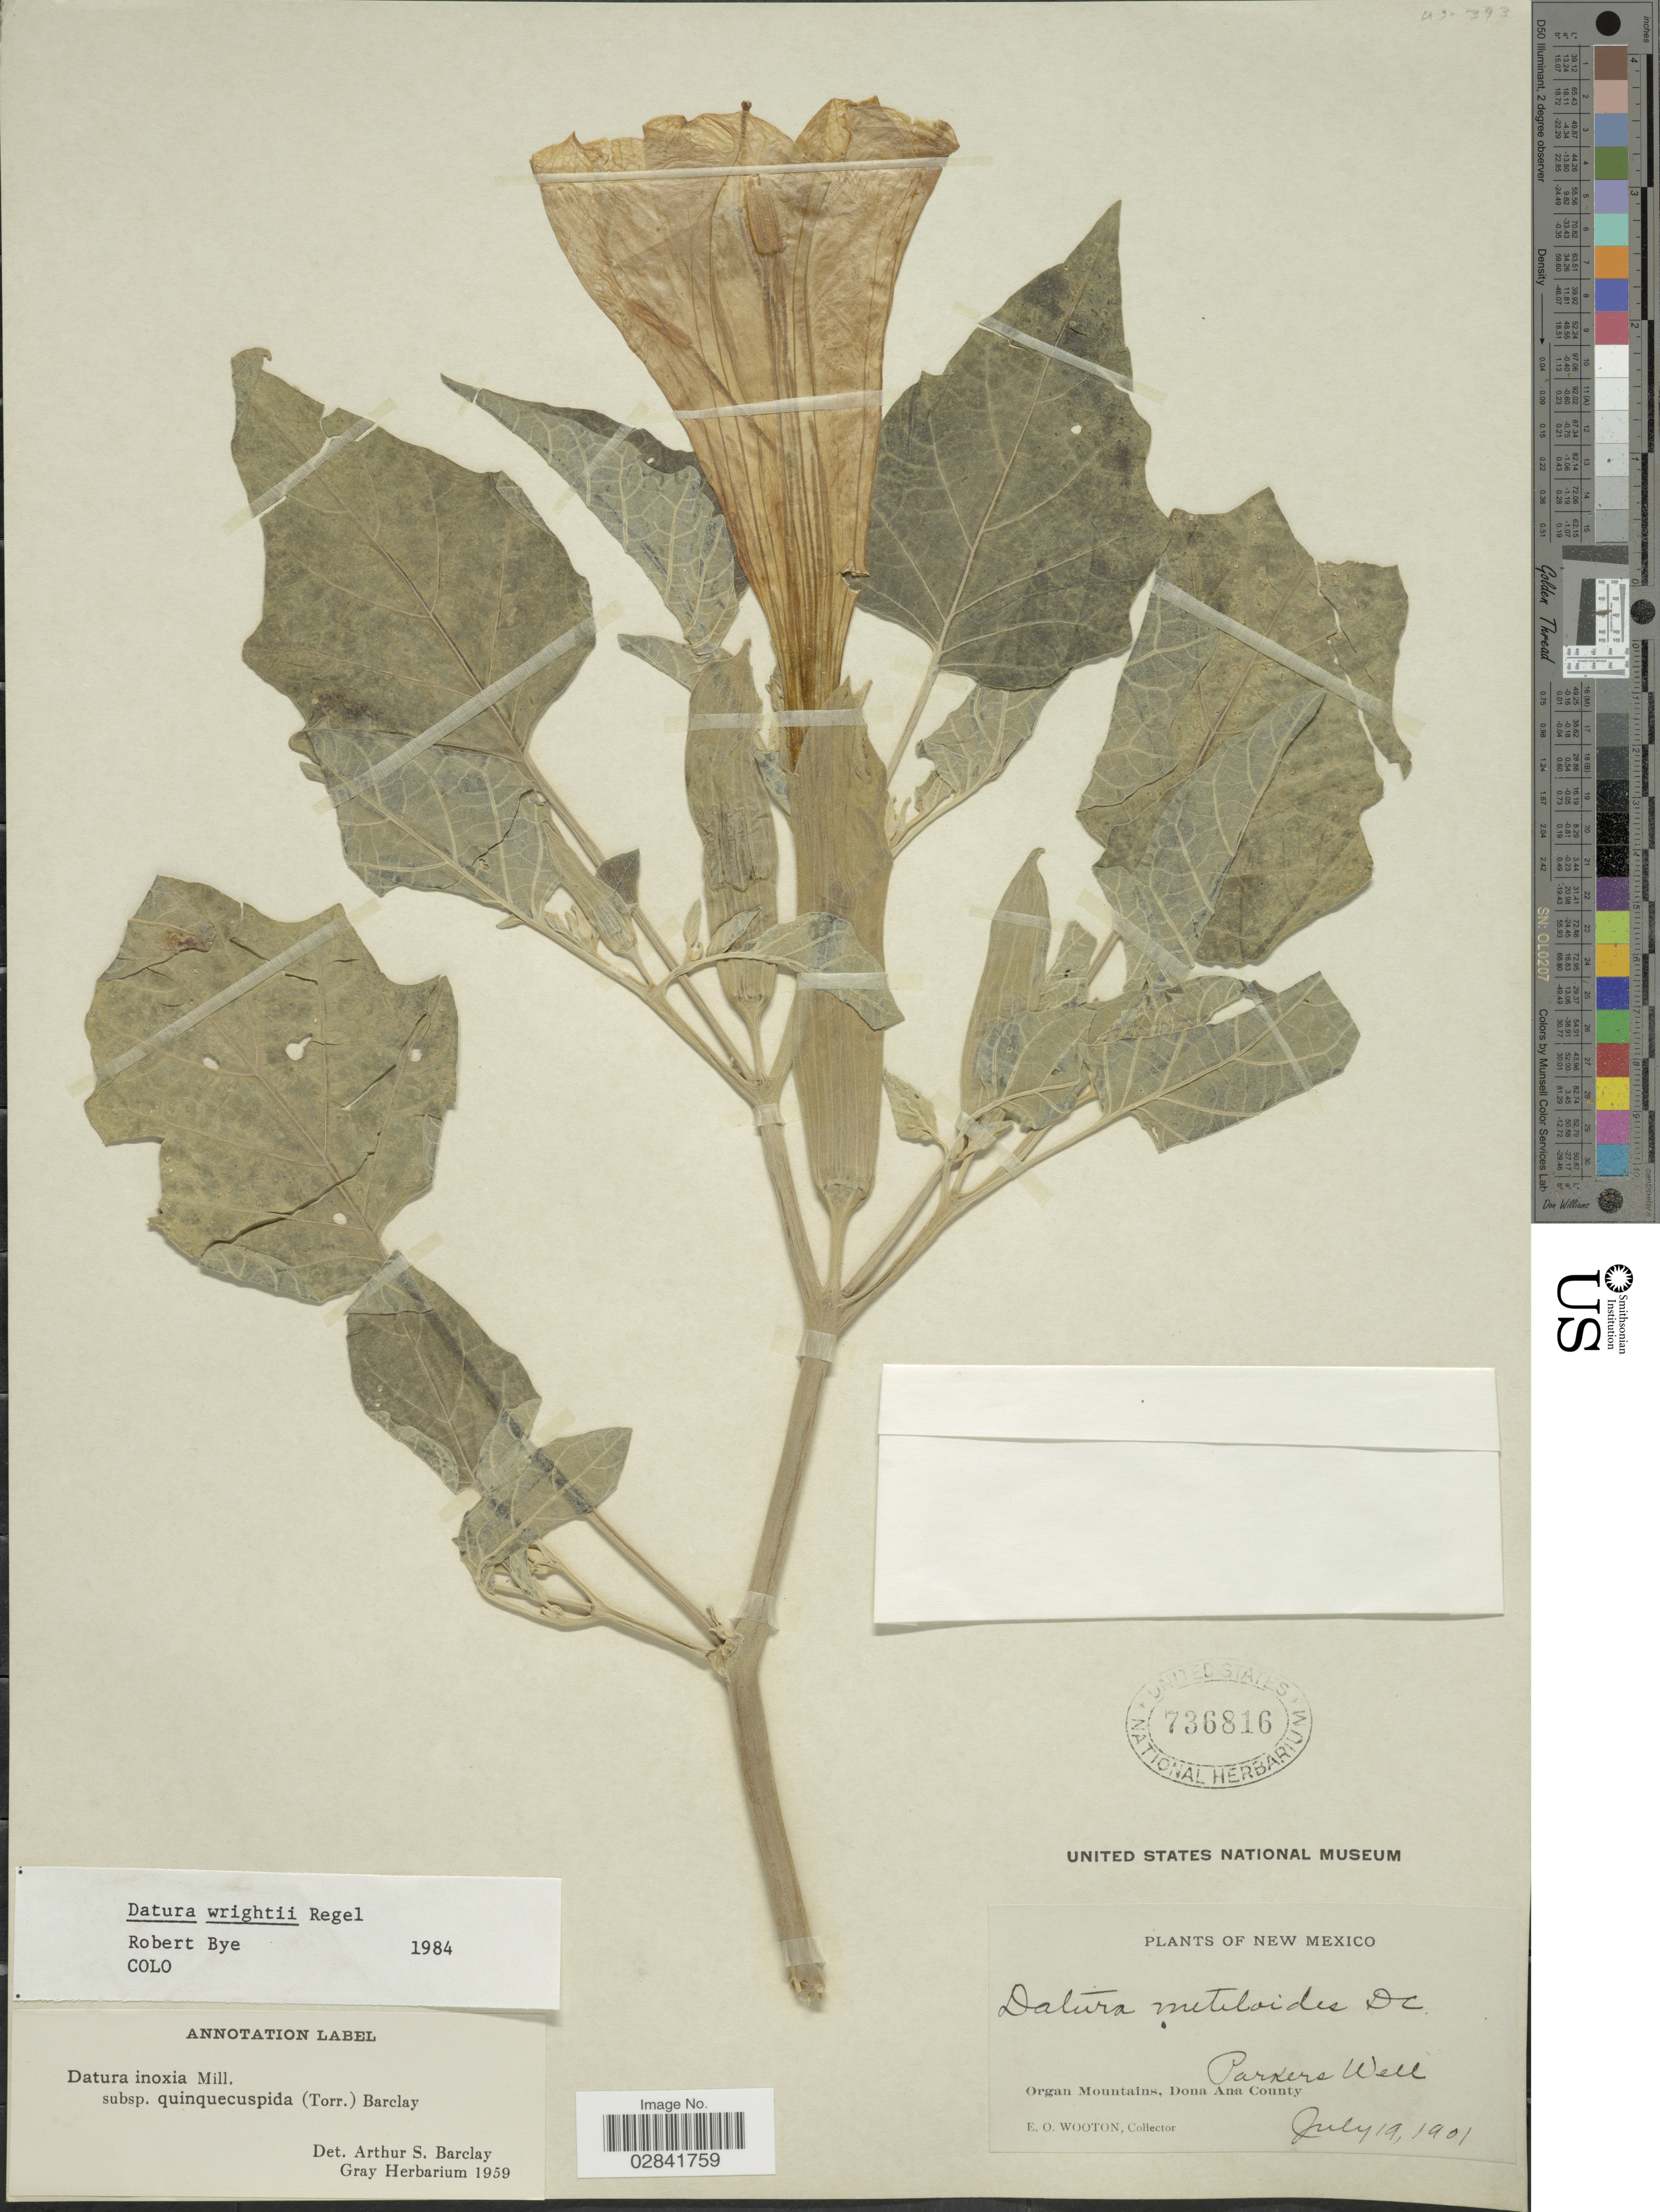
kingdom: Plantae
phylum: Tracheophyta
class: Magnoliopsida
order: Solanales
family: Solanaceae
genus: Datura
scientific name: Datura innoxia subsp. quinquecuspidata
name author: (Torr.) A.S. Barclay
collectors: E. O. Wooton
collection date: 1901-07-19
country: United States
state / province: New Mexico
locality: Organ Mountains, Dona Ana County. Parkers Well.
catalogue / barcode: US 736816